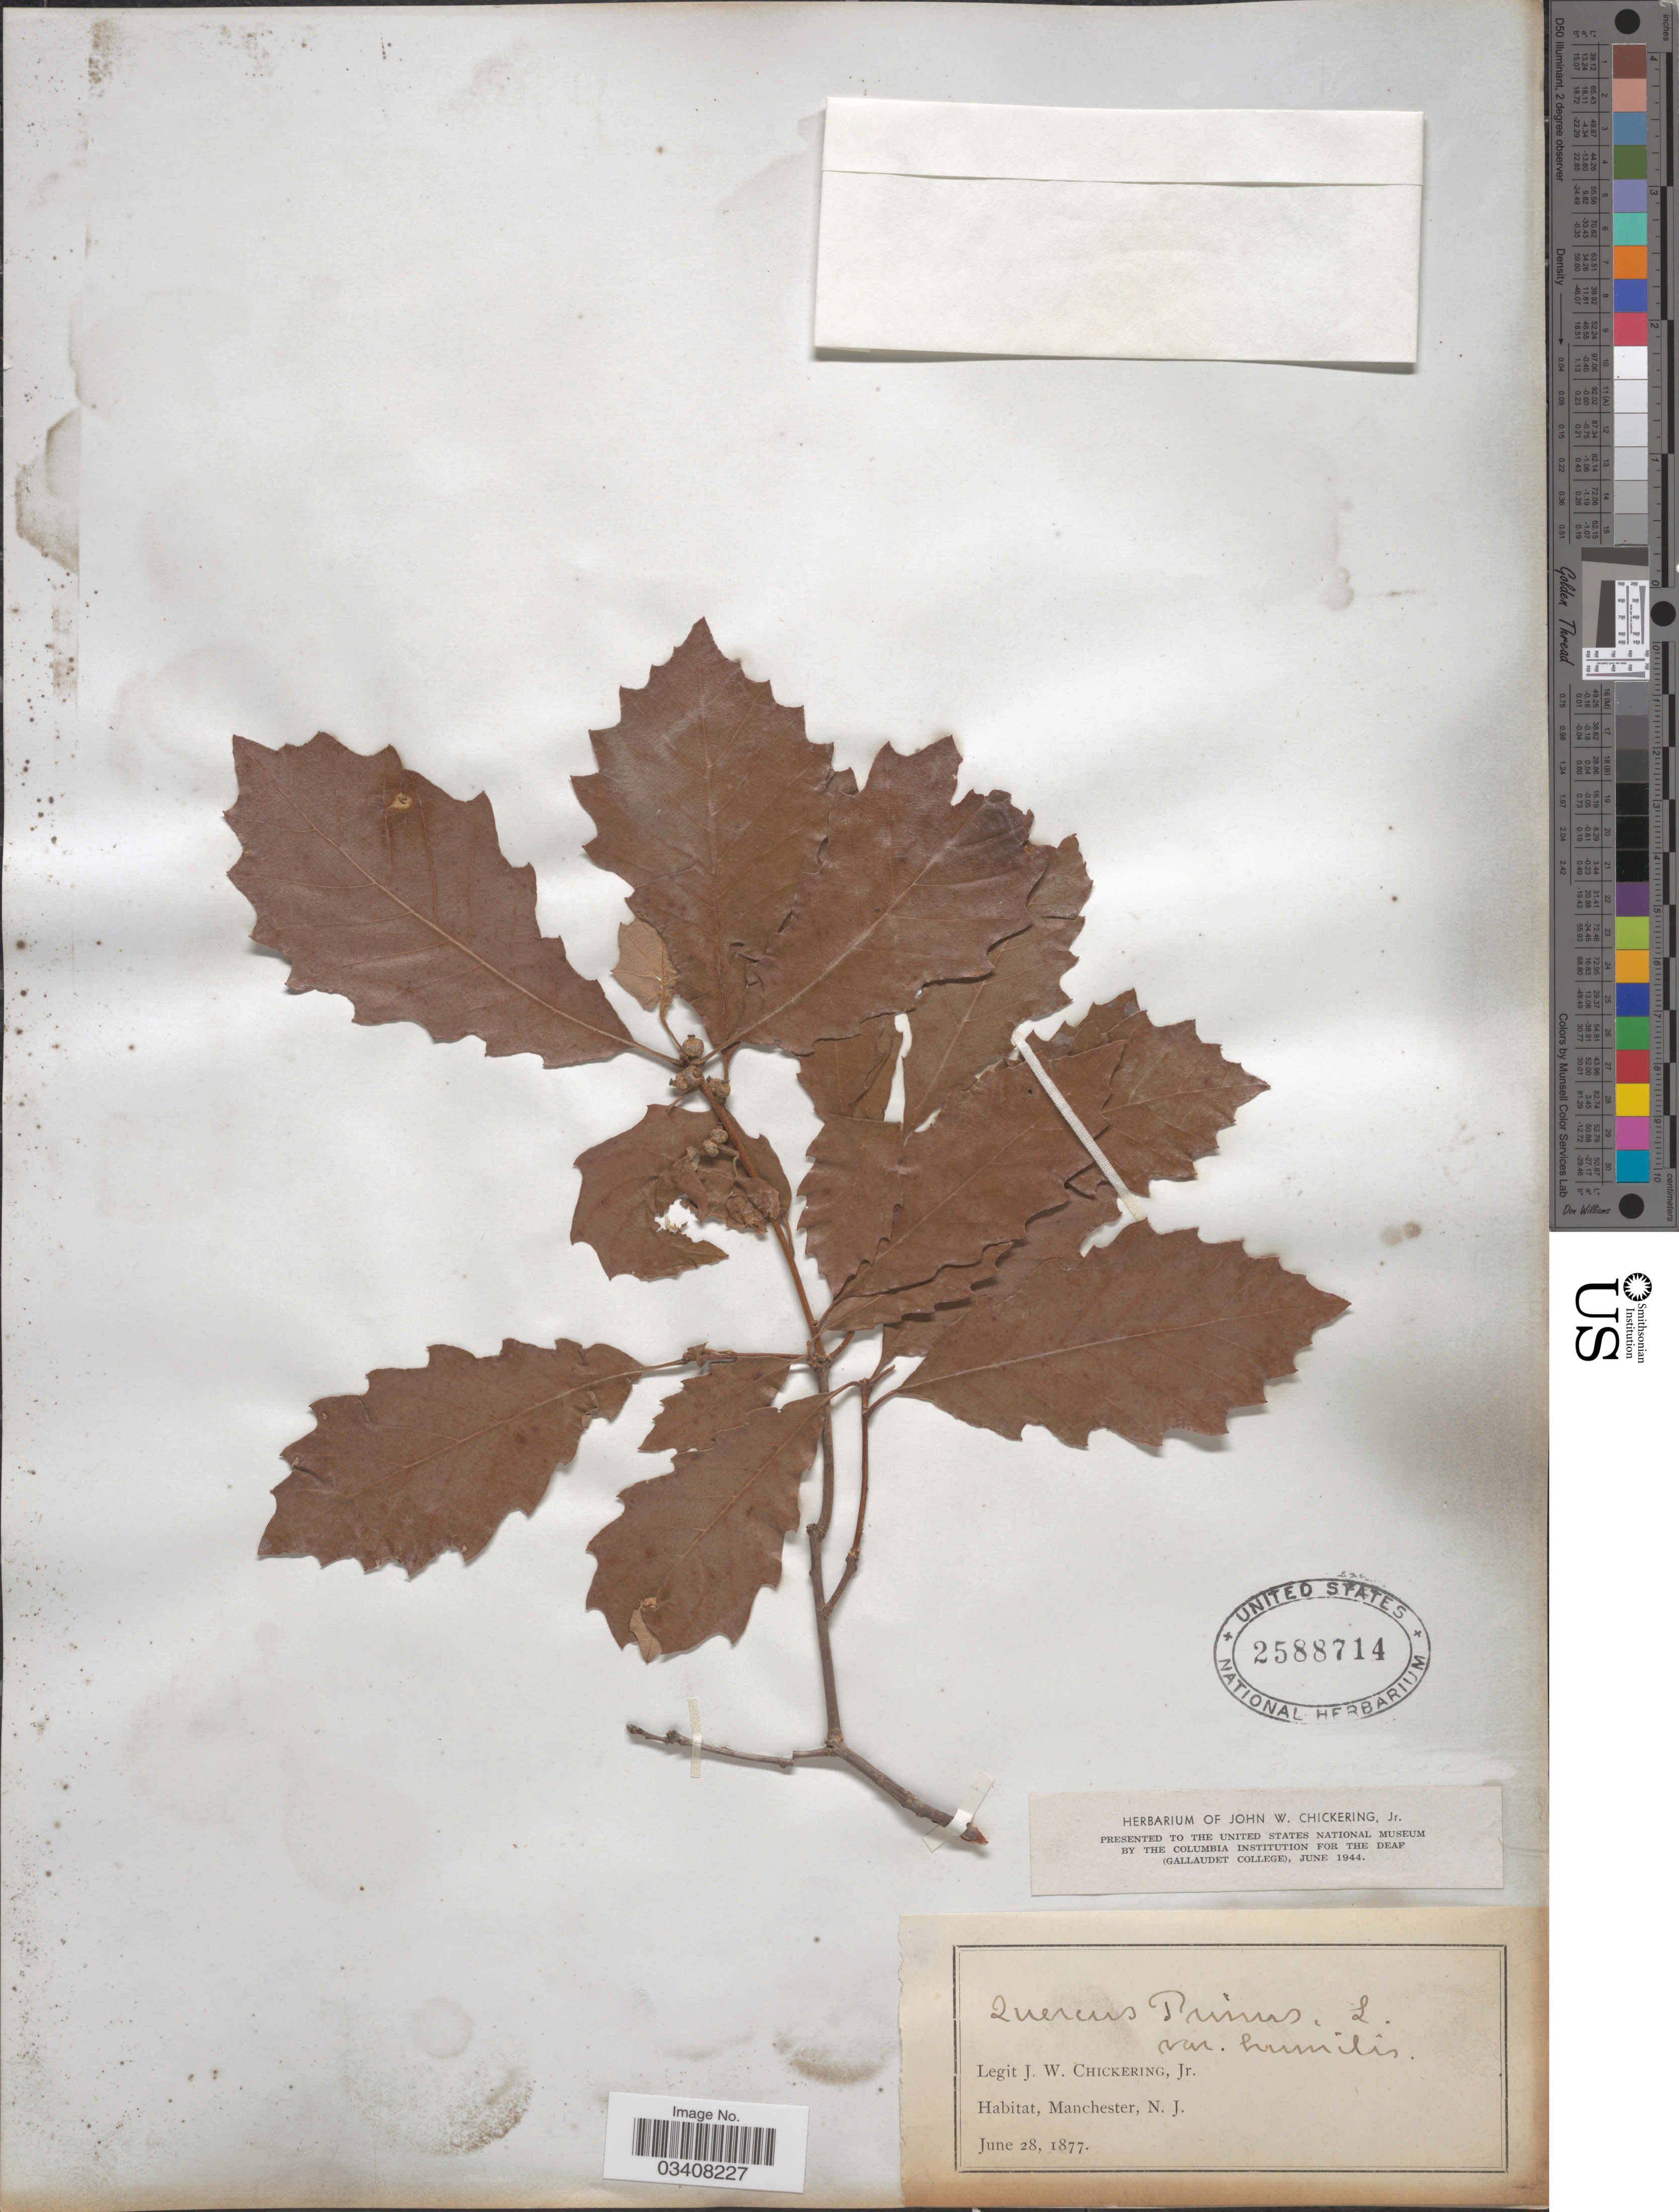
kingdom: Plantae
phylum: Tracheophyta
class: Magnoliopsida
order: Fagales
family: Fagaceae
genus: Quercus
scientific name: Quercus prinus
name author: L.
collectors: J. W. Chickering Jr.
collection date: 1877-06-28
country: United States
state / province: New Jersey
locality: Manchester.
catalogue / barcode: US 2588714